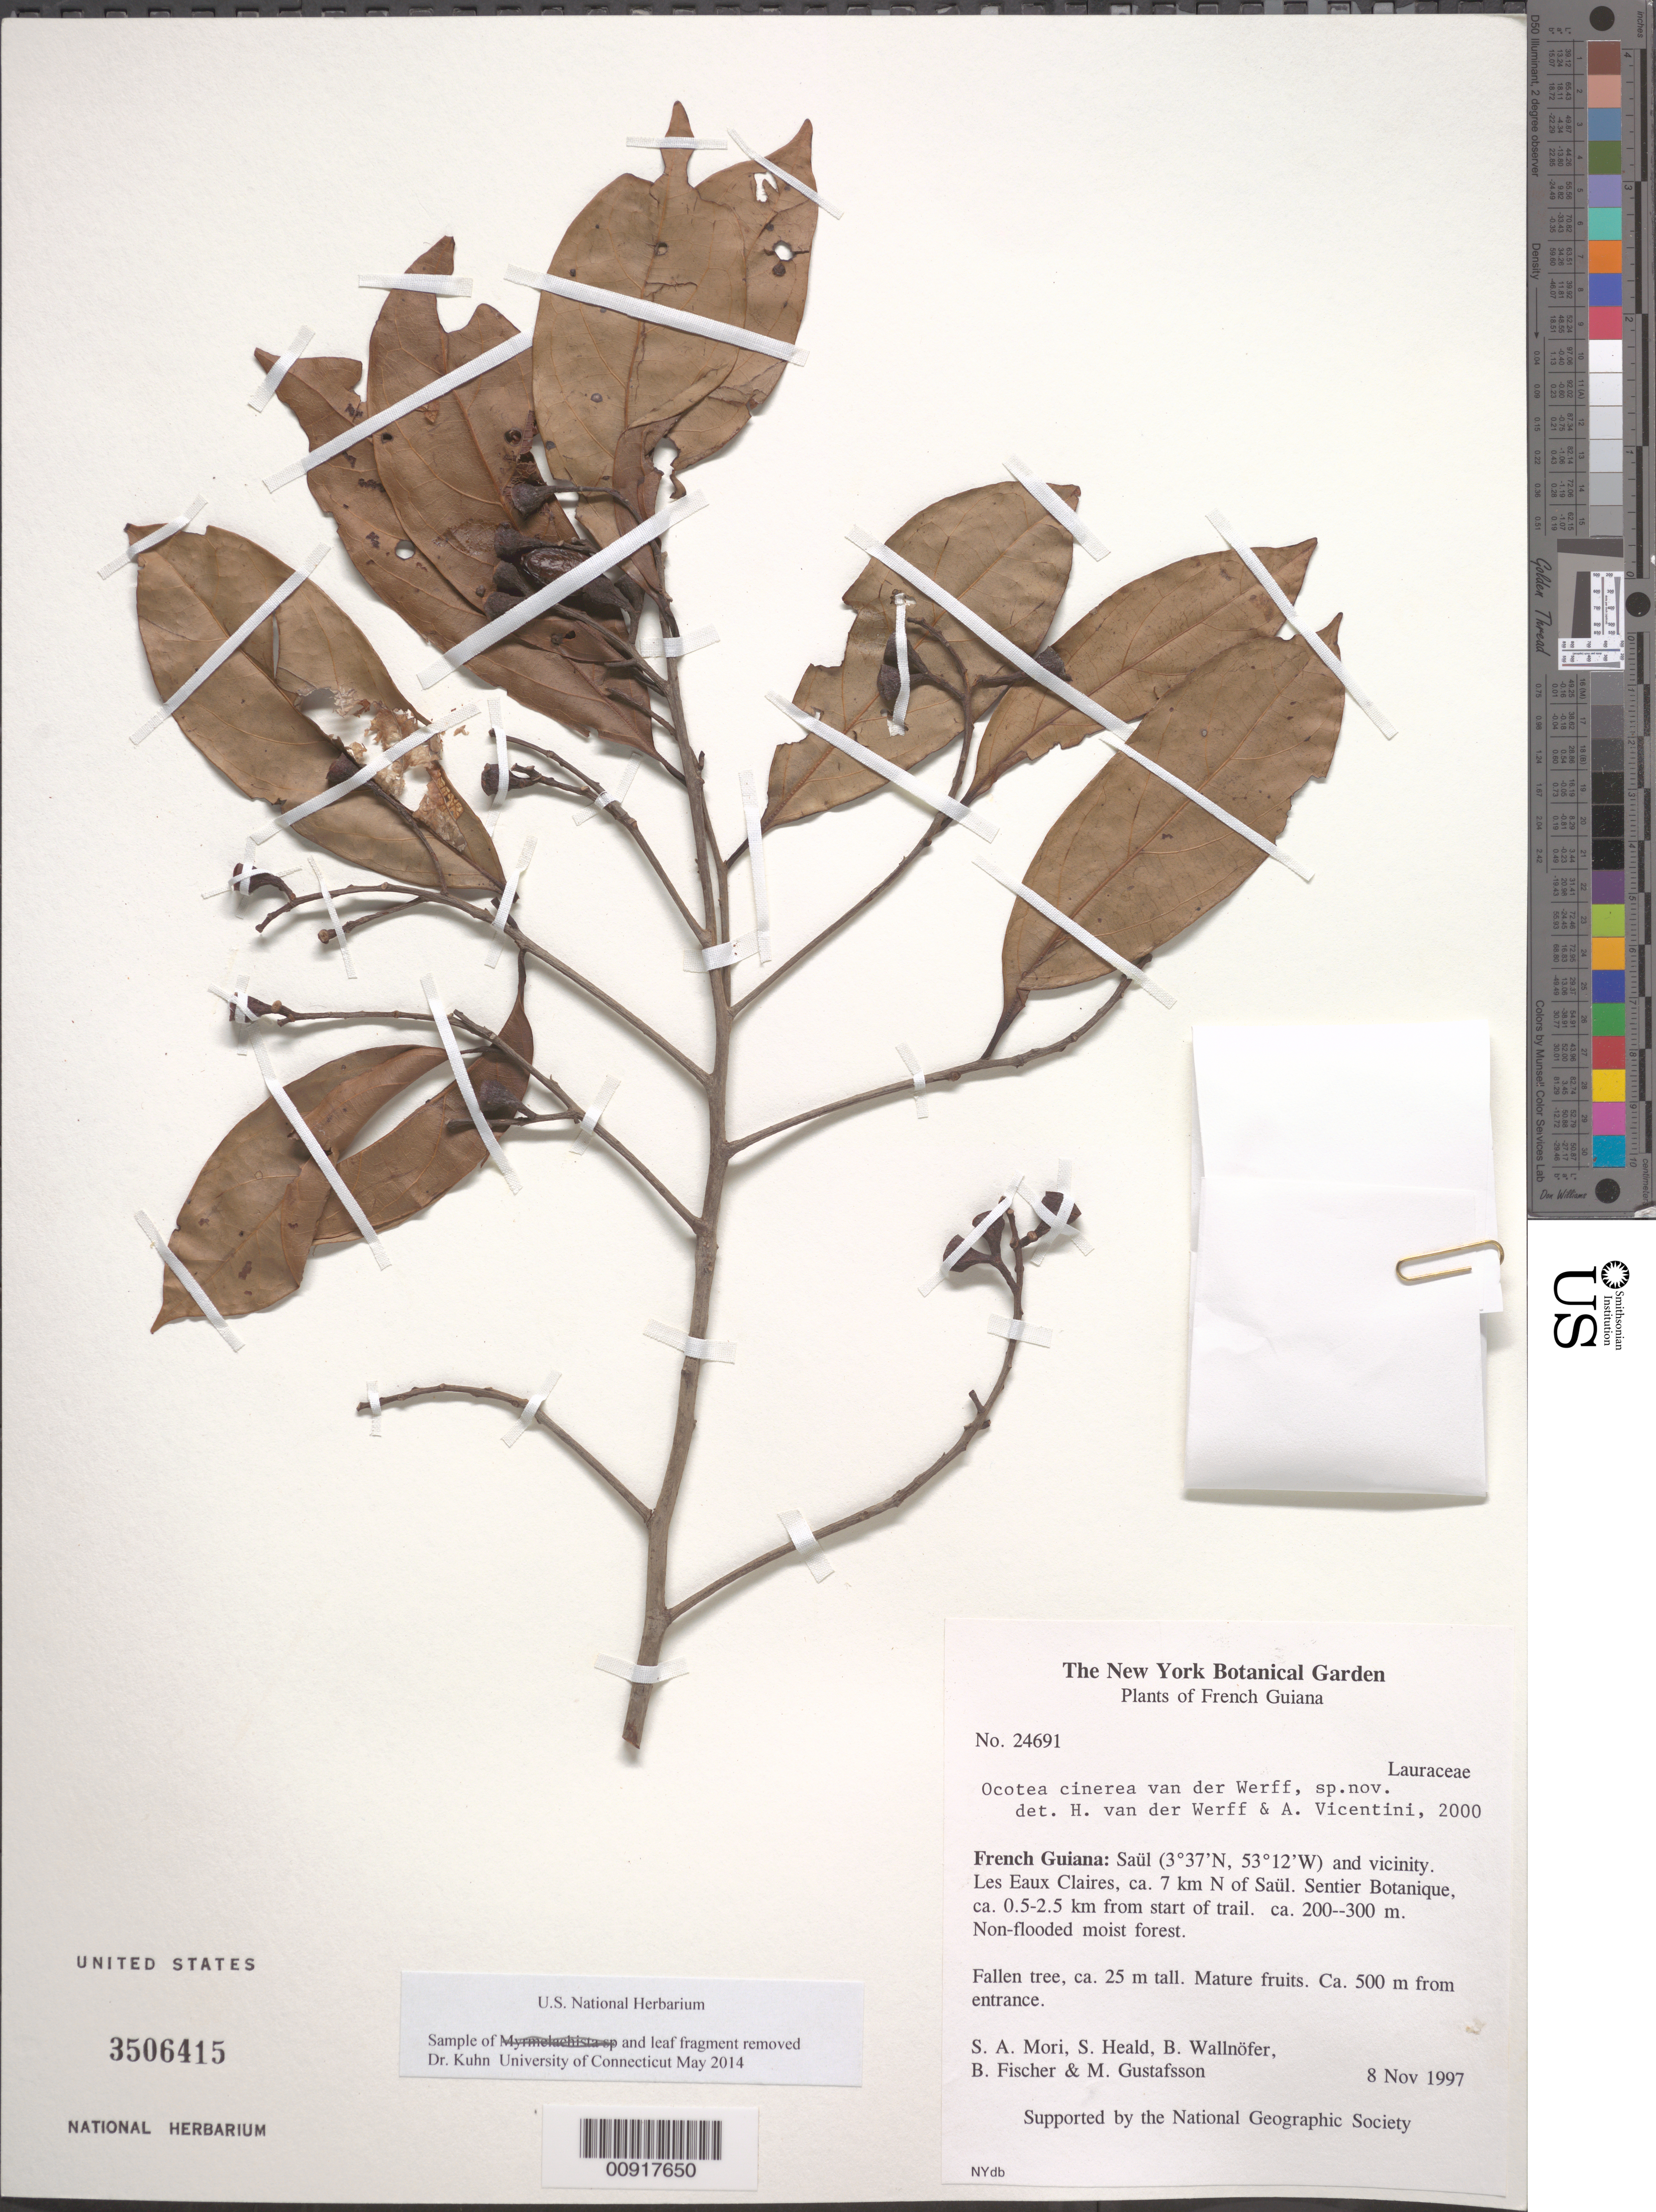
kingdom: Plantae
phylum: Tracheophyta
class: Magnoliopsida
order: Laurales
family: Lauraceae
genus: Ocotea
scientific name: Ocotea cinerea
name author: van der Werff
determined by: van der Werff, H.; Vicentini, A.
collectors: S. Mori, S. Heald, B. Wallnöfer, B. Fischer & M. H. Gustafsson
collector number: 24691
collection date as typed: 8-Nov-97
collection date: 1997-11-08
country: French Guiana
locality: Saül and vic., Les Eaux Claires, ca. 7 km N of Saül, Sentier Botanique, ca. 500 m from entrance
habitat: Non-flooded moist forest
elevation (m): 200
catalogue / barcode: US 3506415